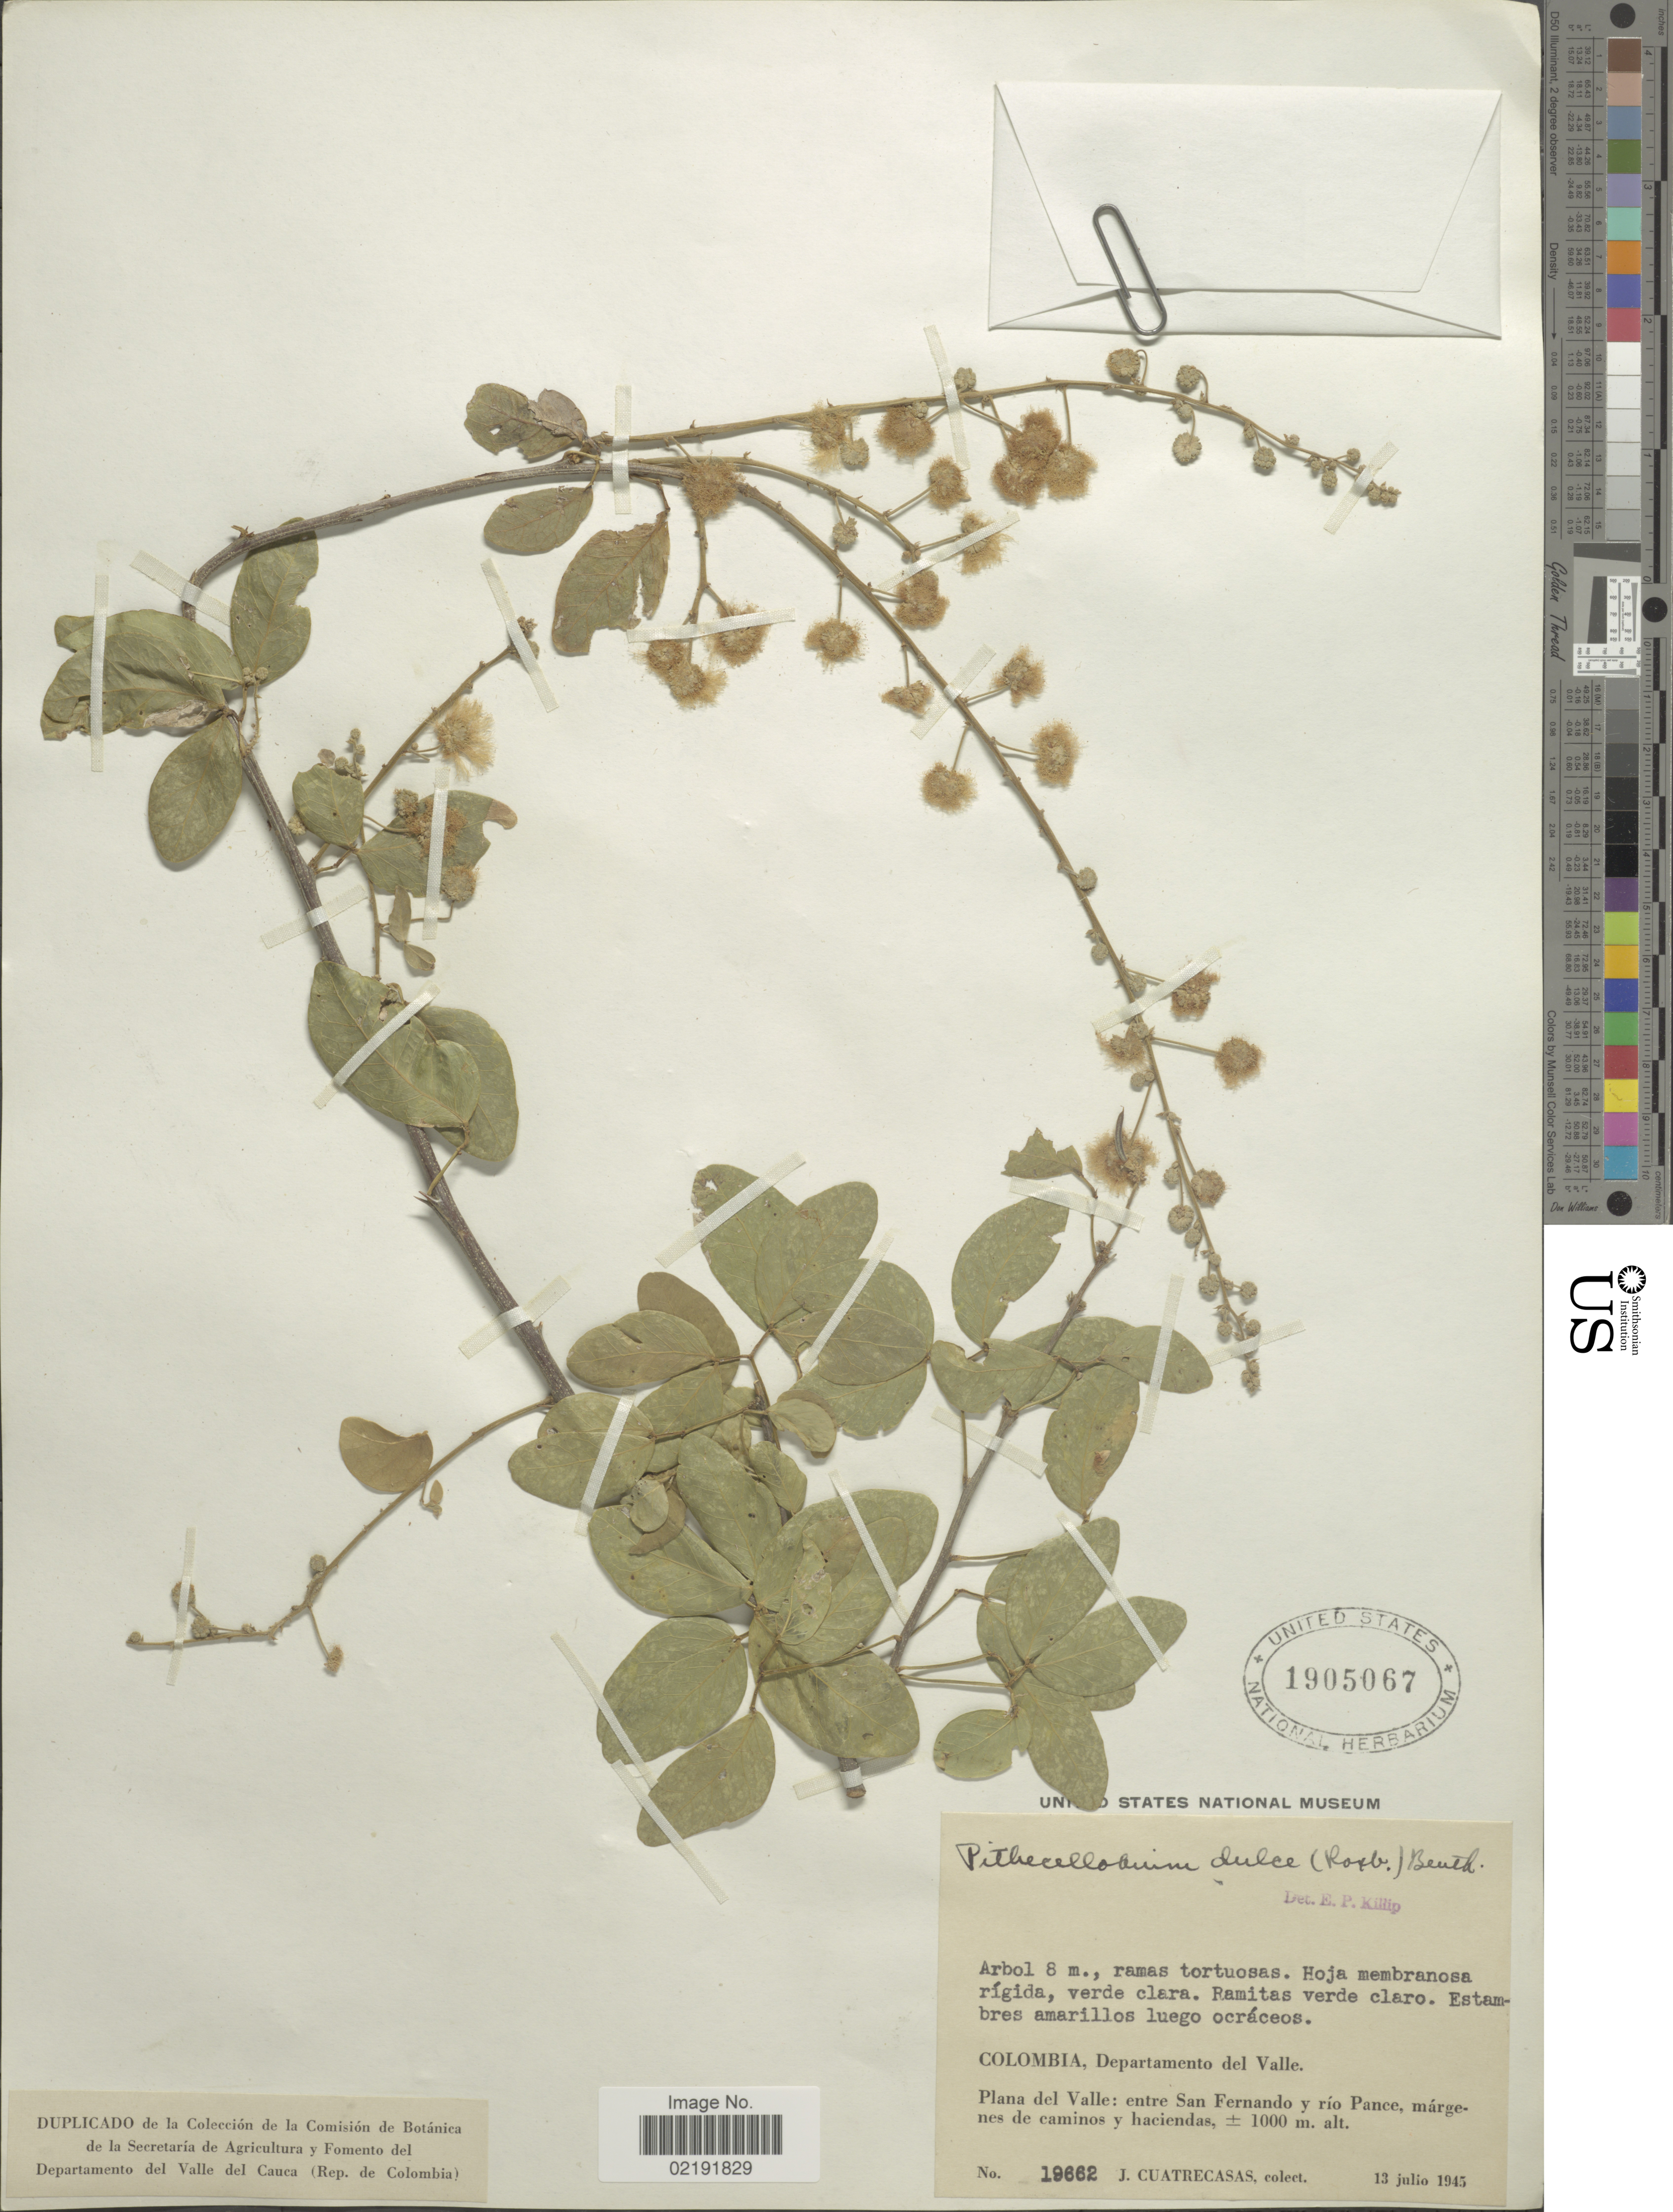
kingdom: Plantae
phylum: Tracheophyta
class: Magnoliopsida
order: Fabales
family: Fabaceae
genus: Pithecellobium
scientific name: Pithecellobium dulce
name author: (Roxb.) Benth.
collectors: J. Cuatrecasas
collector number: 19662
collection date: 1945-07-13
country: Colombia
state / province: Valle del Cauca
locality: Colombia, Departamento del Valle. Plana del Valle: entre san Fernando y río Pance, márgenes de caminos y haciendas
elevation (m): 1000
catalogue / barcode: US 1905067